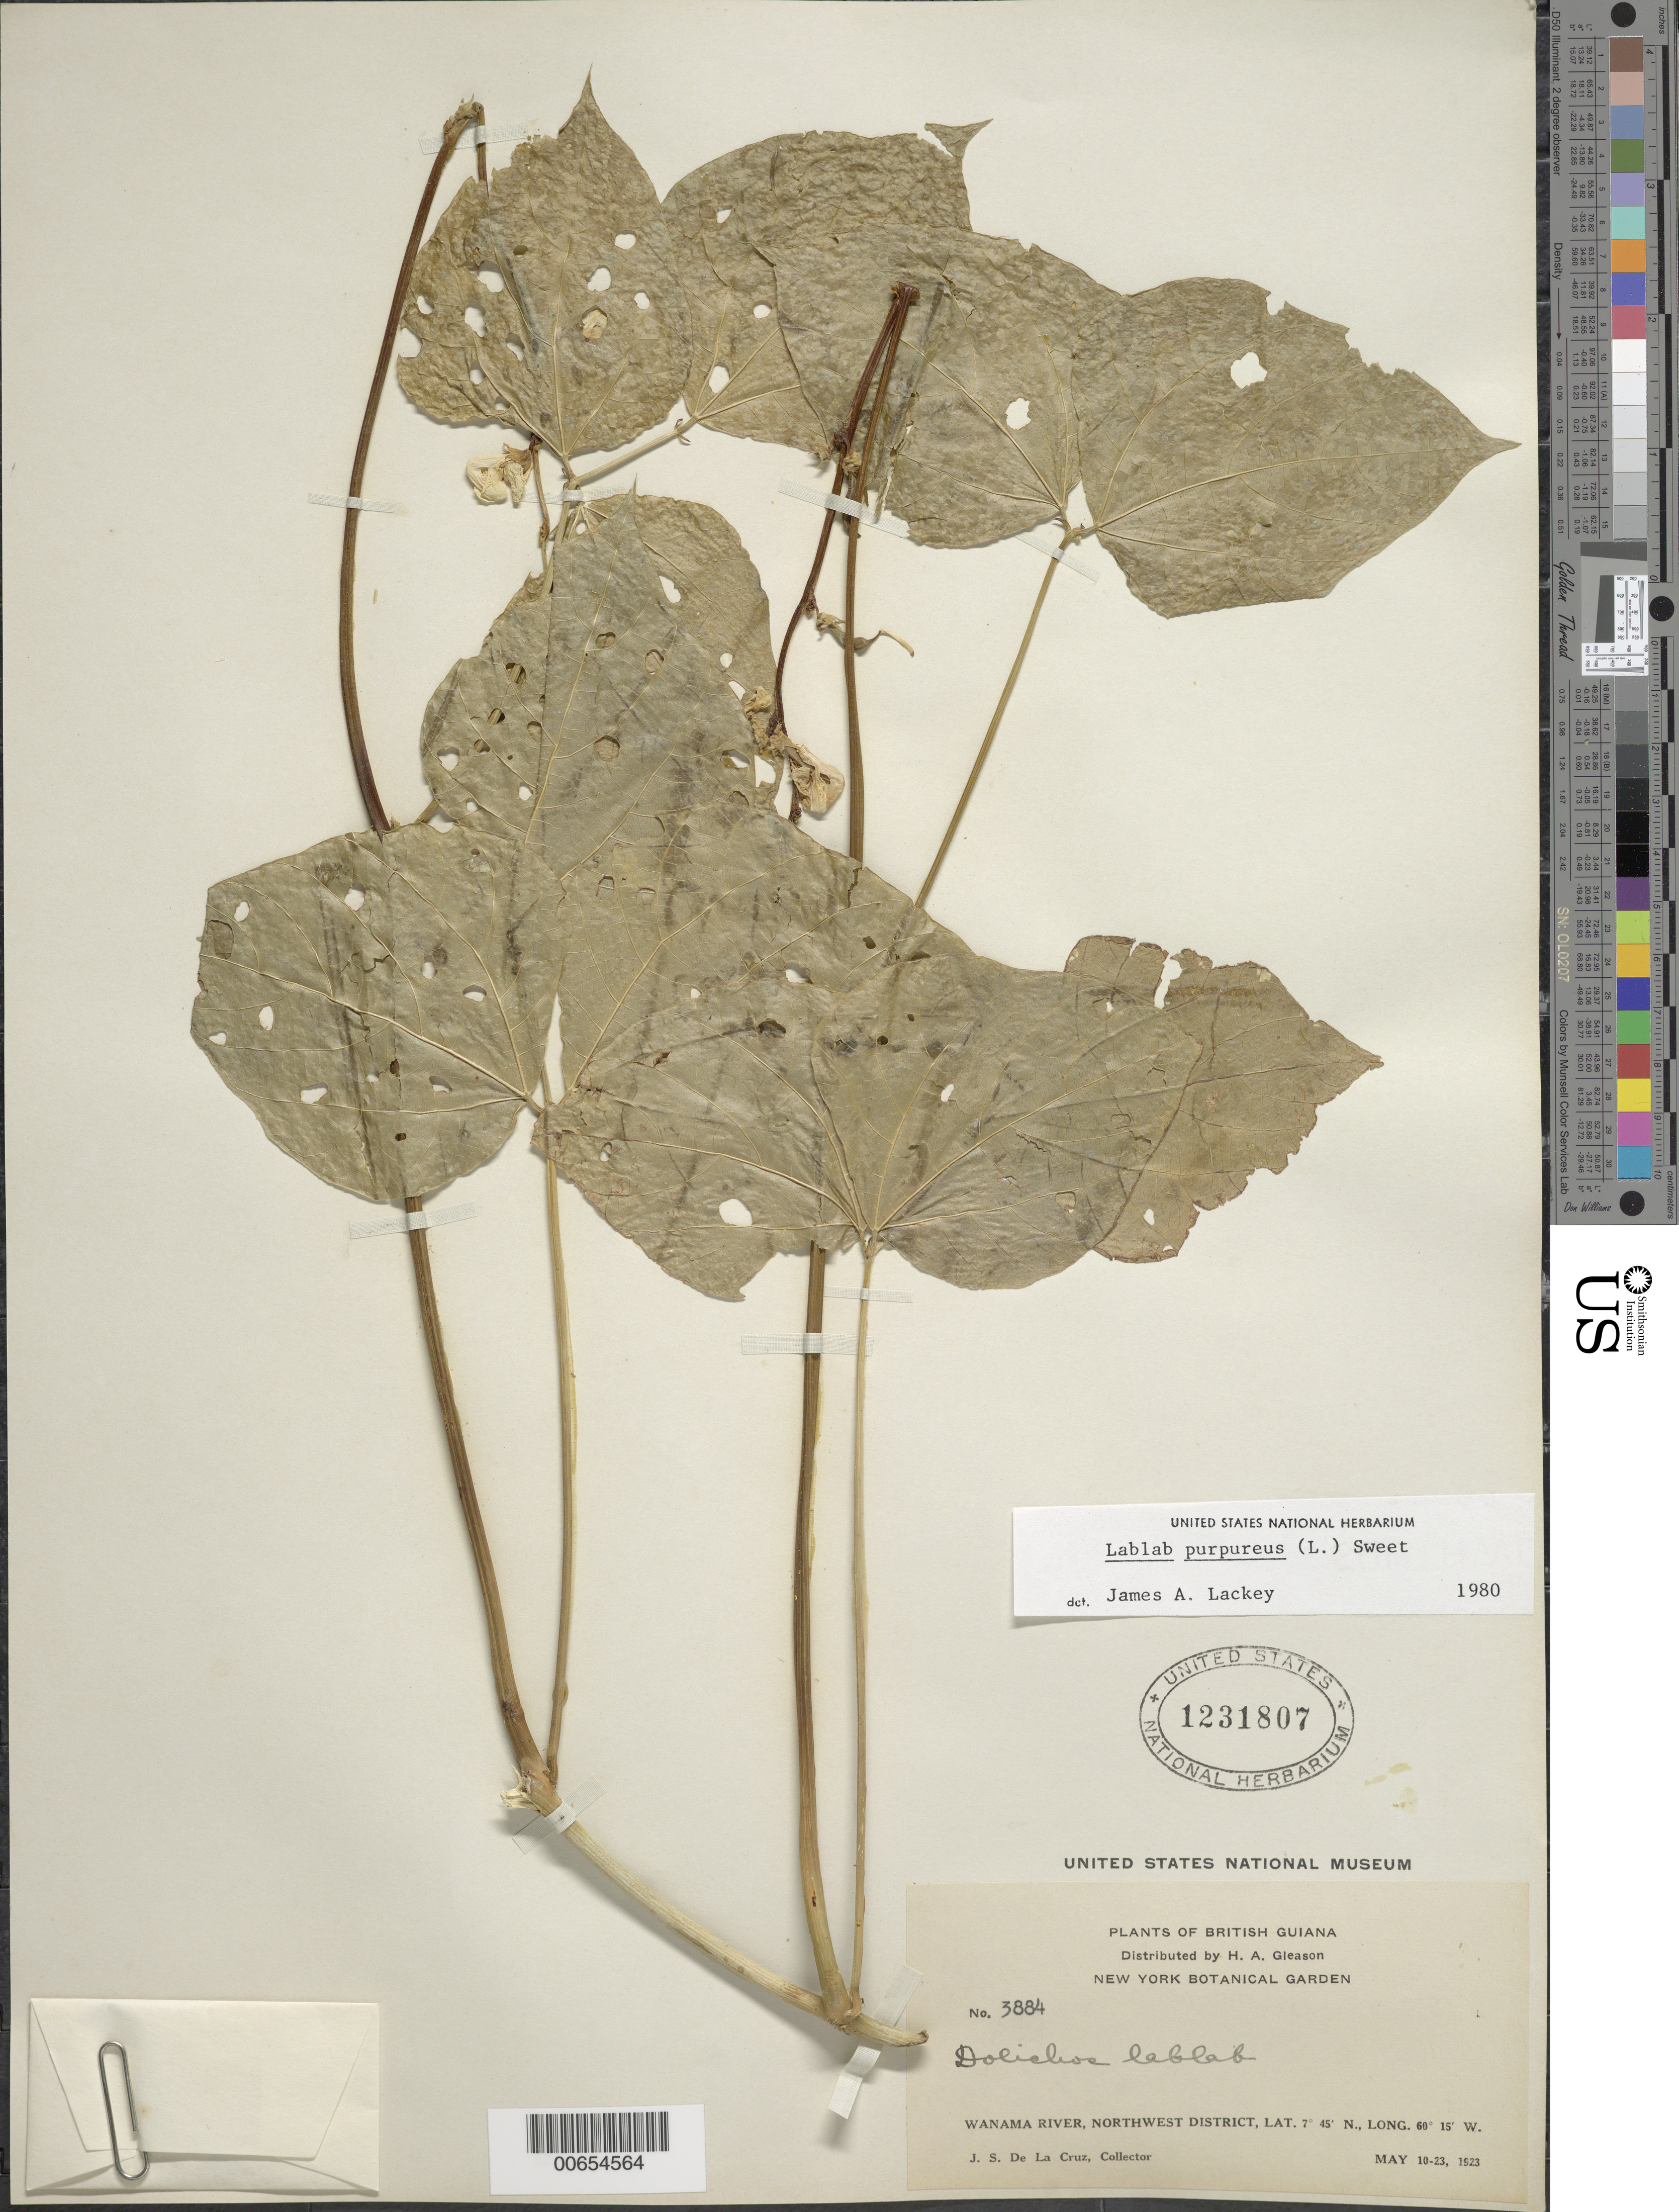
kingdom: Plantae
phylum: Tracheophyta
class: Magnoliopsida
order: Fabales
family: Fabaceae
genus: Lablab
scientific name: Lablab purpureus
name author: (L.) Sweet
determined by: Lackey, James A.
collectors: J. S. de la Cruz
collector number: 3884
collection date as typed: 10-May-23 to 23-May-23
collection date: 1923-05-10/1923-05-23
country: Guyana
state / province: Barima-Waini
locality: Wanama R., NW District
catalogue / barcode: US 1231807